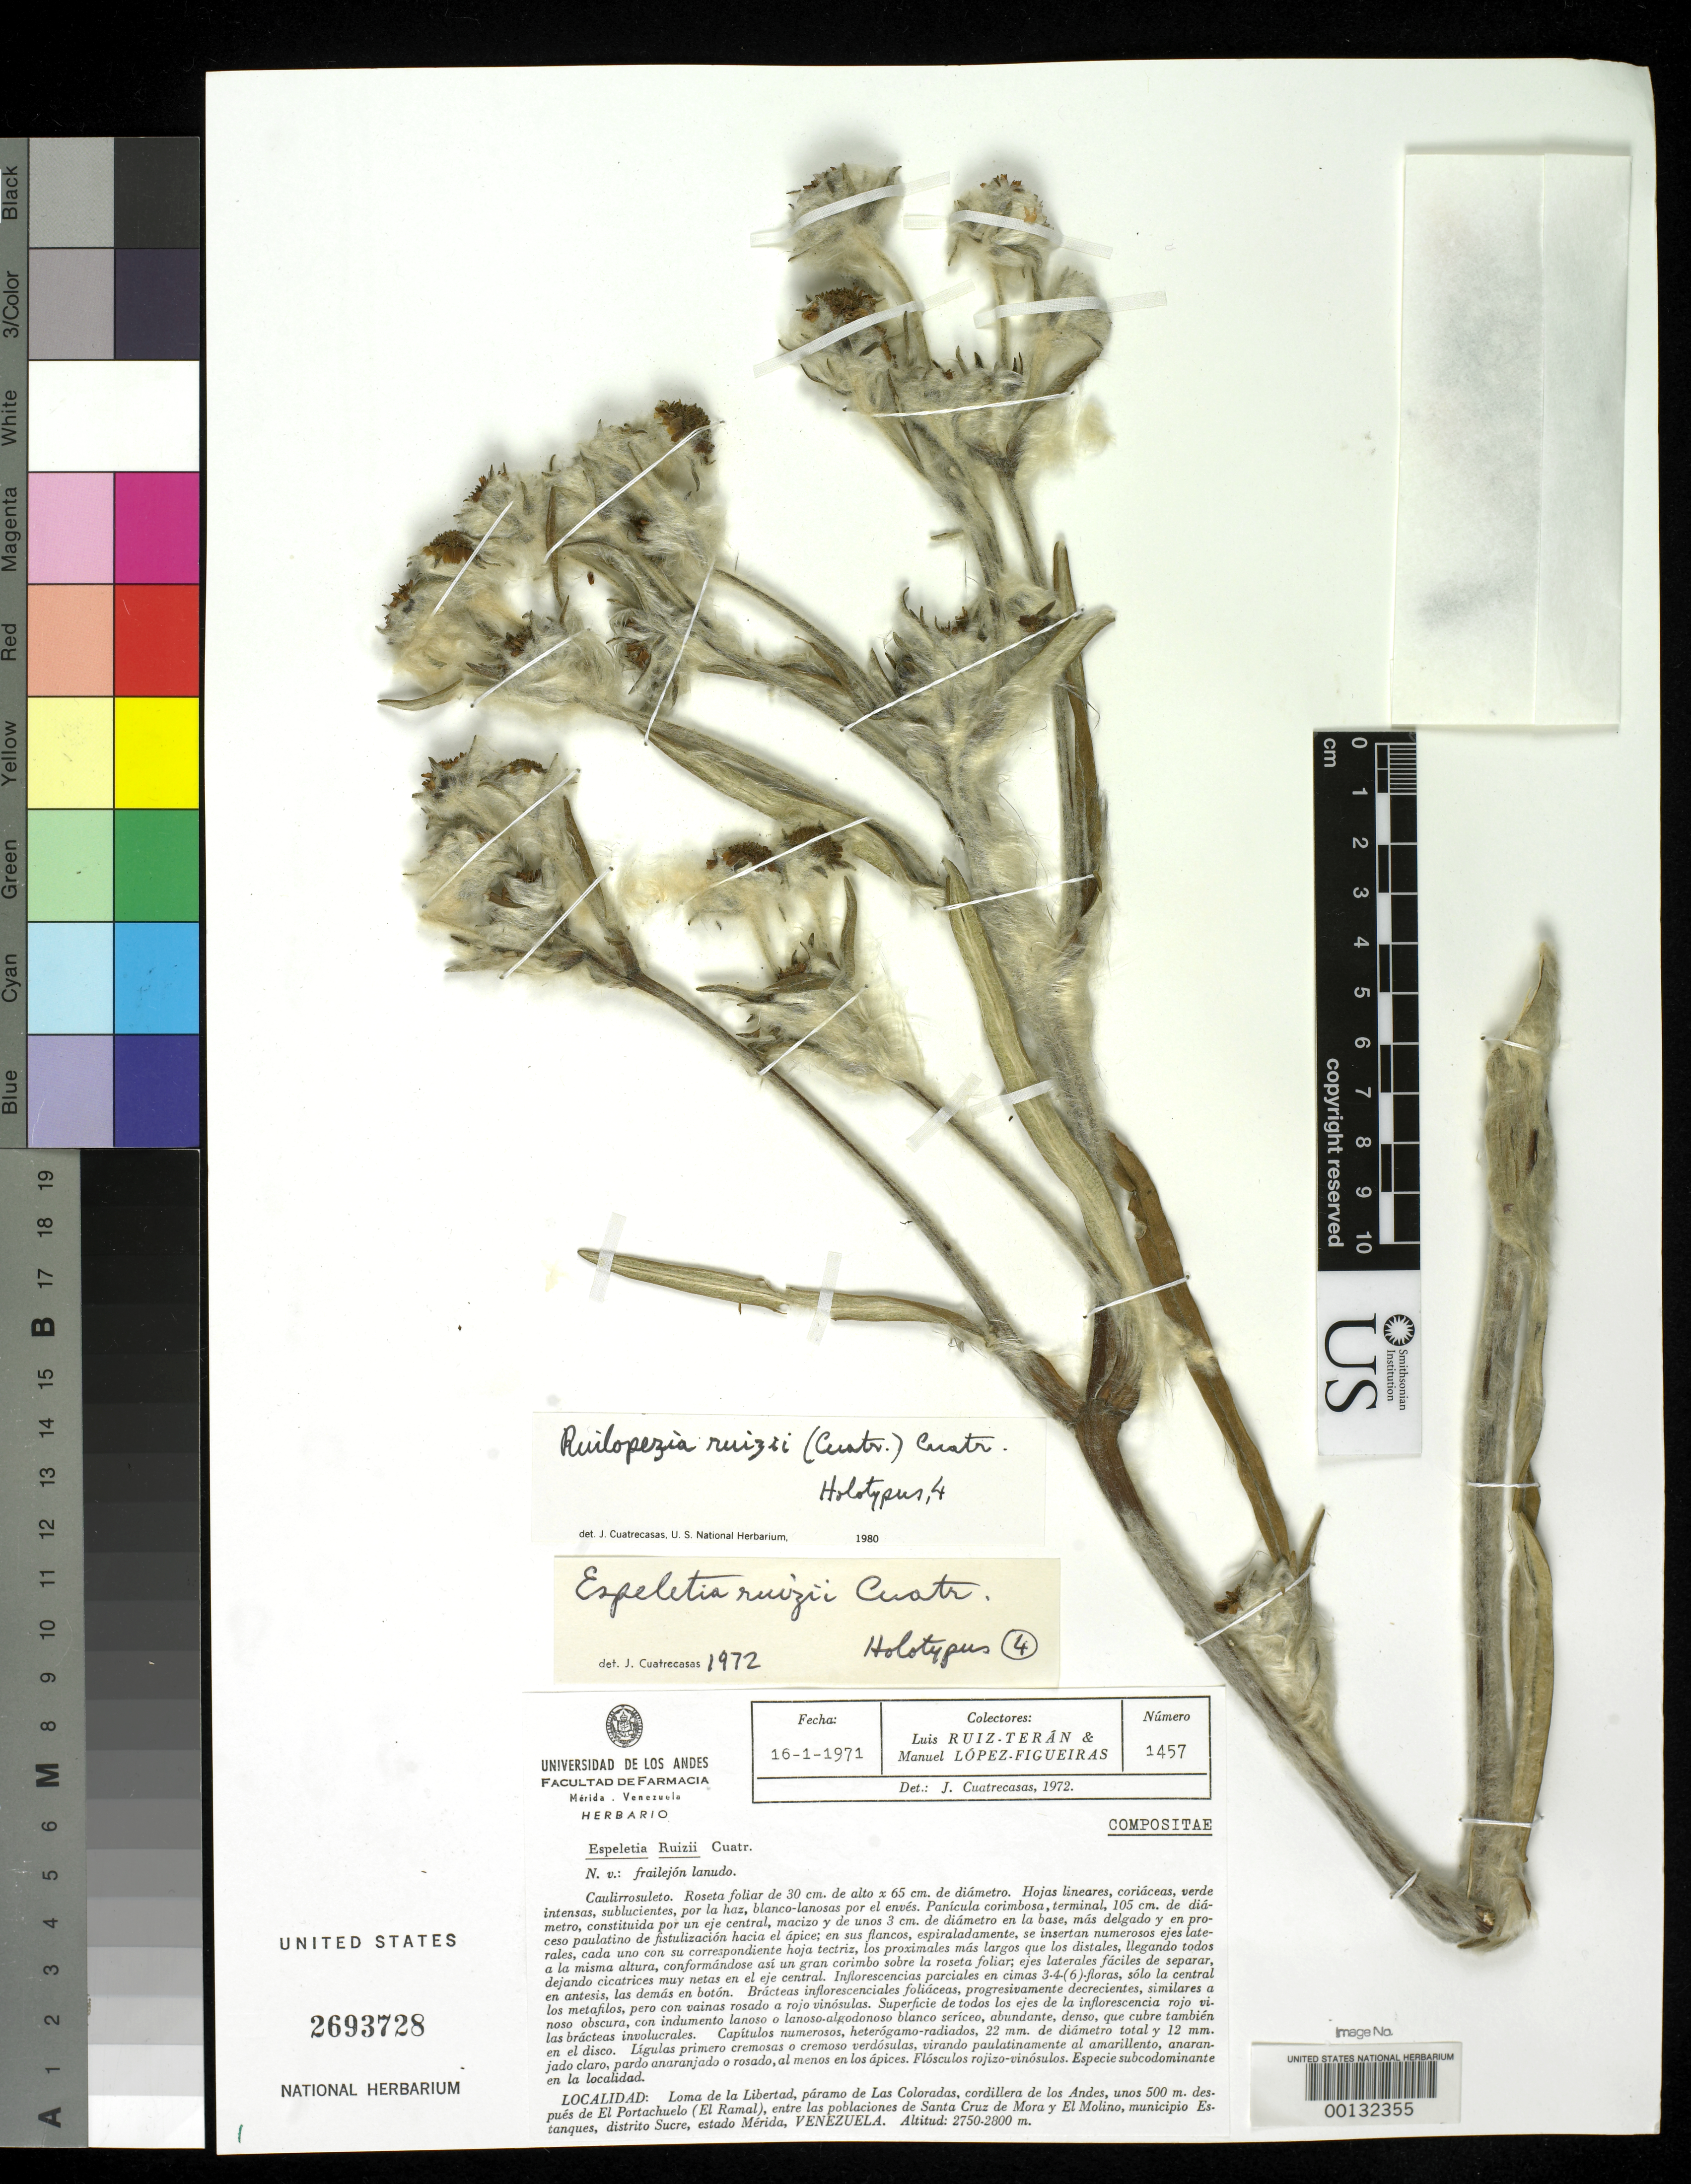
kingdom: Plantae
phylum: Tracheophyta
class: Magnoliopsida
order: Asterales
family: Asteraceae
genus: Espeletia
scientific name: Espeletia ruizii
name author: Cuatrec.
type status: Holotype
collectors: L. E. Ruíz-Terán & M. López Figueiras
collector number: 1457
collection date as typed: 16 Jan 1971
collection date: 1971-01-16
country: Venezuela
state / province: Mérida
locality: Loma de La Libertad, Páramo de Las Coloradas, Cordillera de Los Andes, between Santa Cruz de Mora and El Molino.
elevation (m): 2750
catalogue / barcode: US 2693728